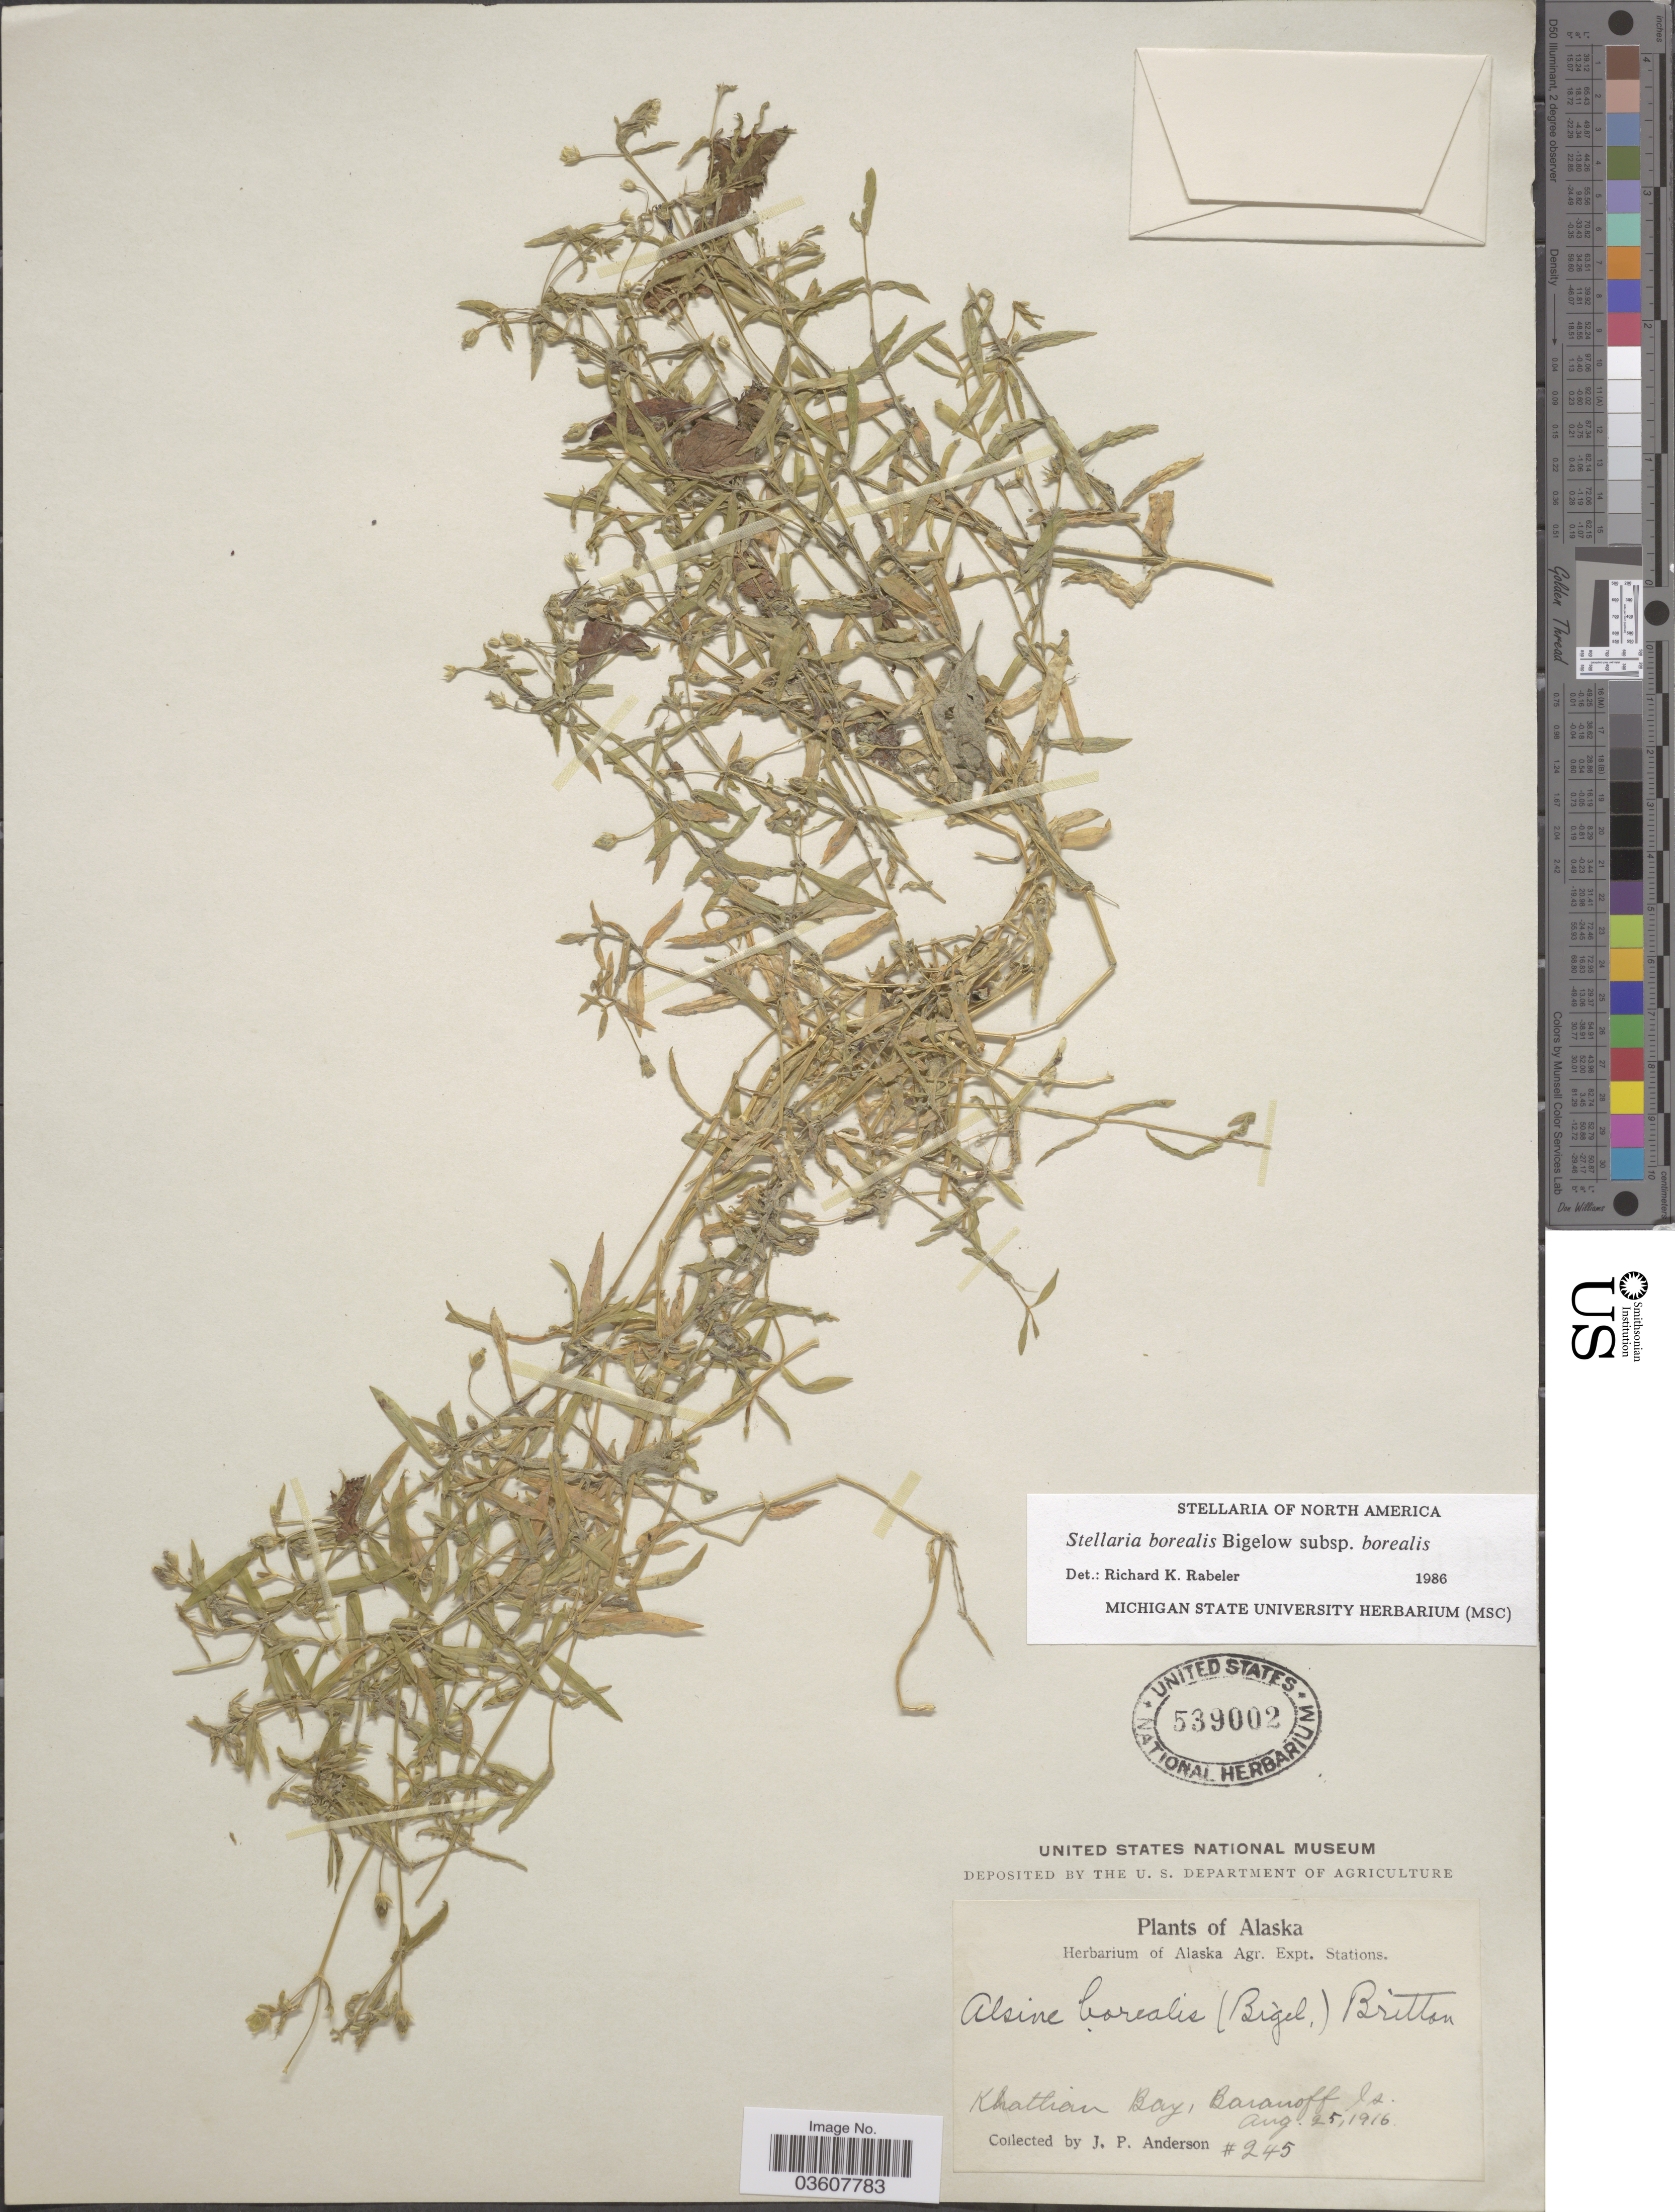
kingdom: Plantae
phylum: Tracheophyta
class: Magnoliopsida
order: Caryophyllales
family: Caryophyllaceae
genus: Stellaria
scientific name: Stellaria borealis subsp. borealis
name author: Bigelow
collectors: J. P. Anderson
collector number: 245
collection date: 1916-08-25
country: United States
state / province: Alaska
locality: Khattian Bay, Baranoff Is.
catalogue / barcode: US 539002